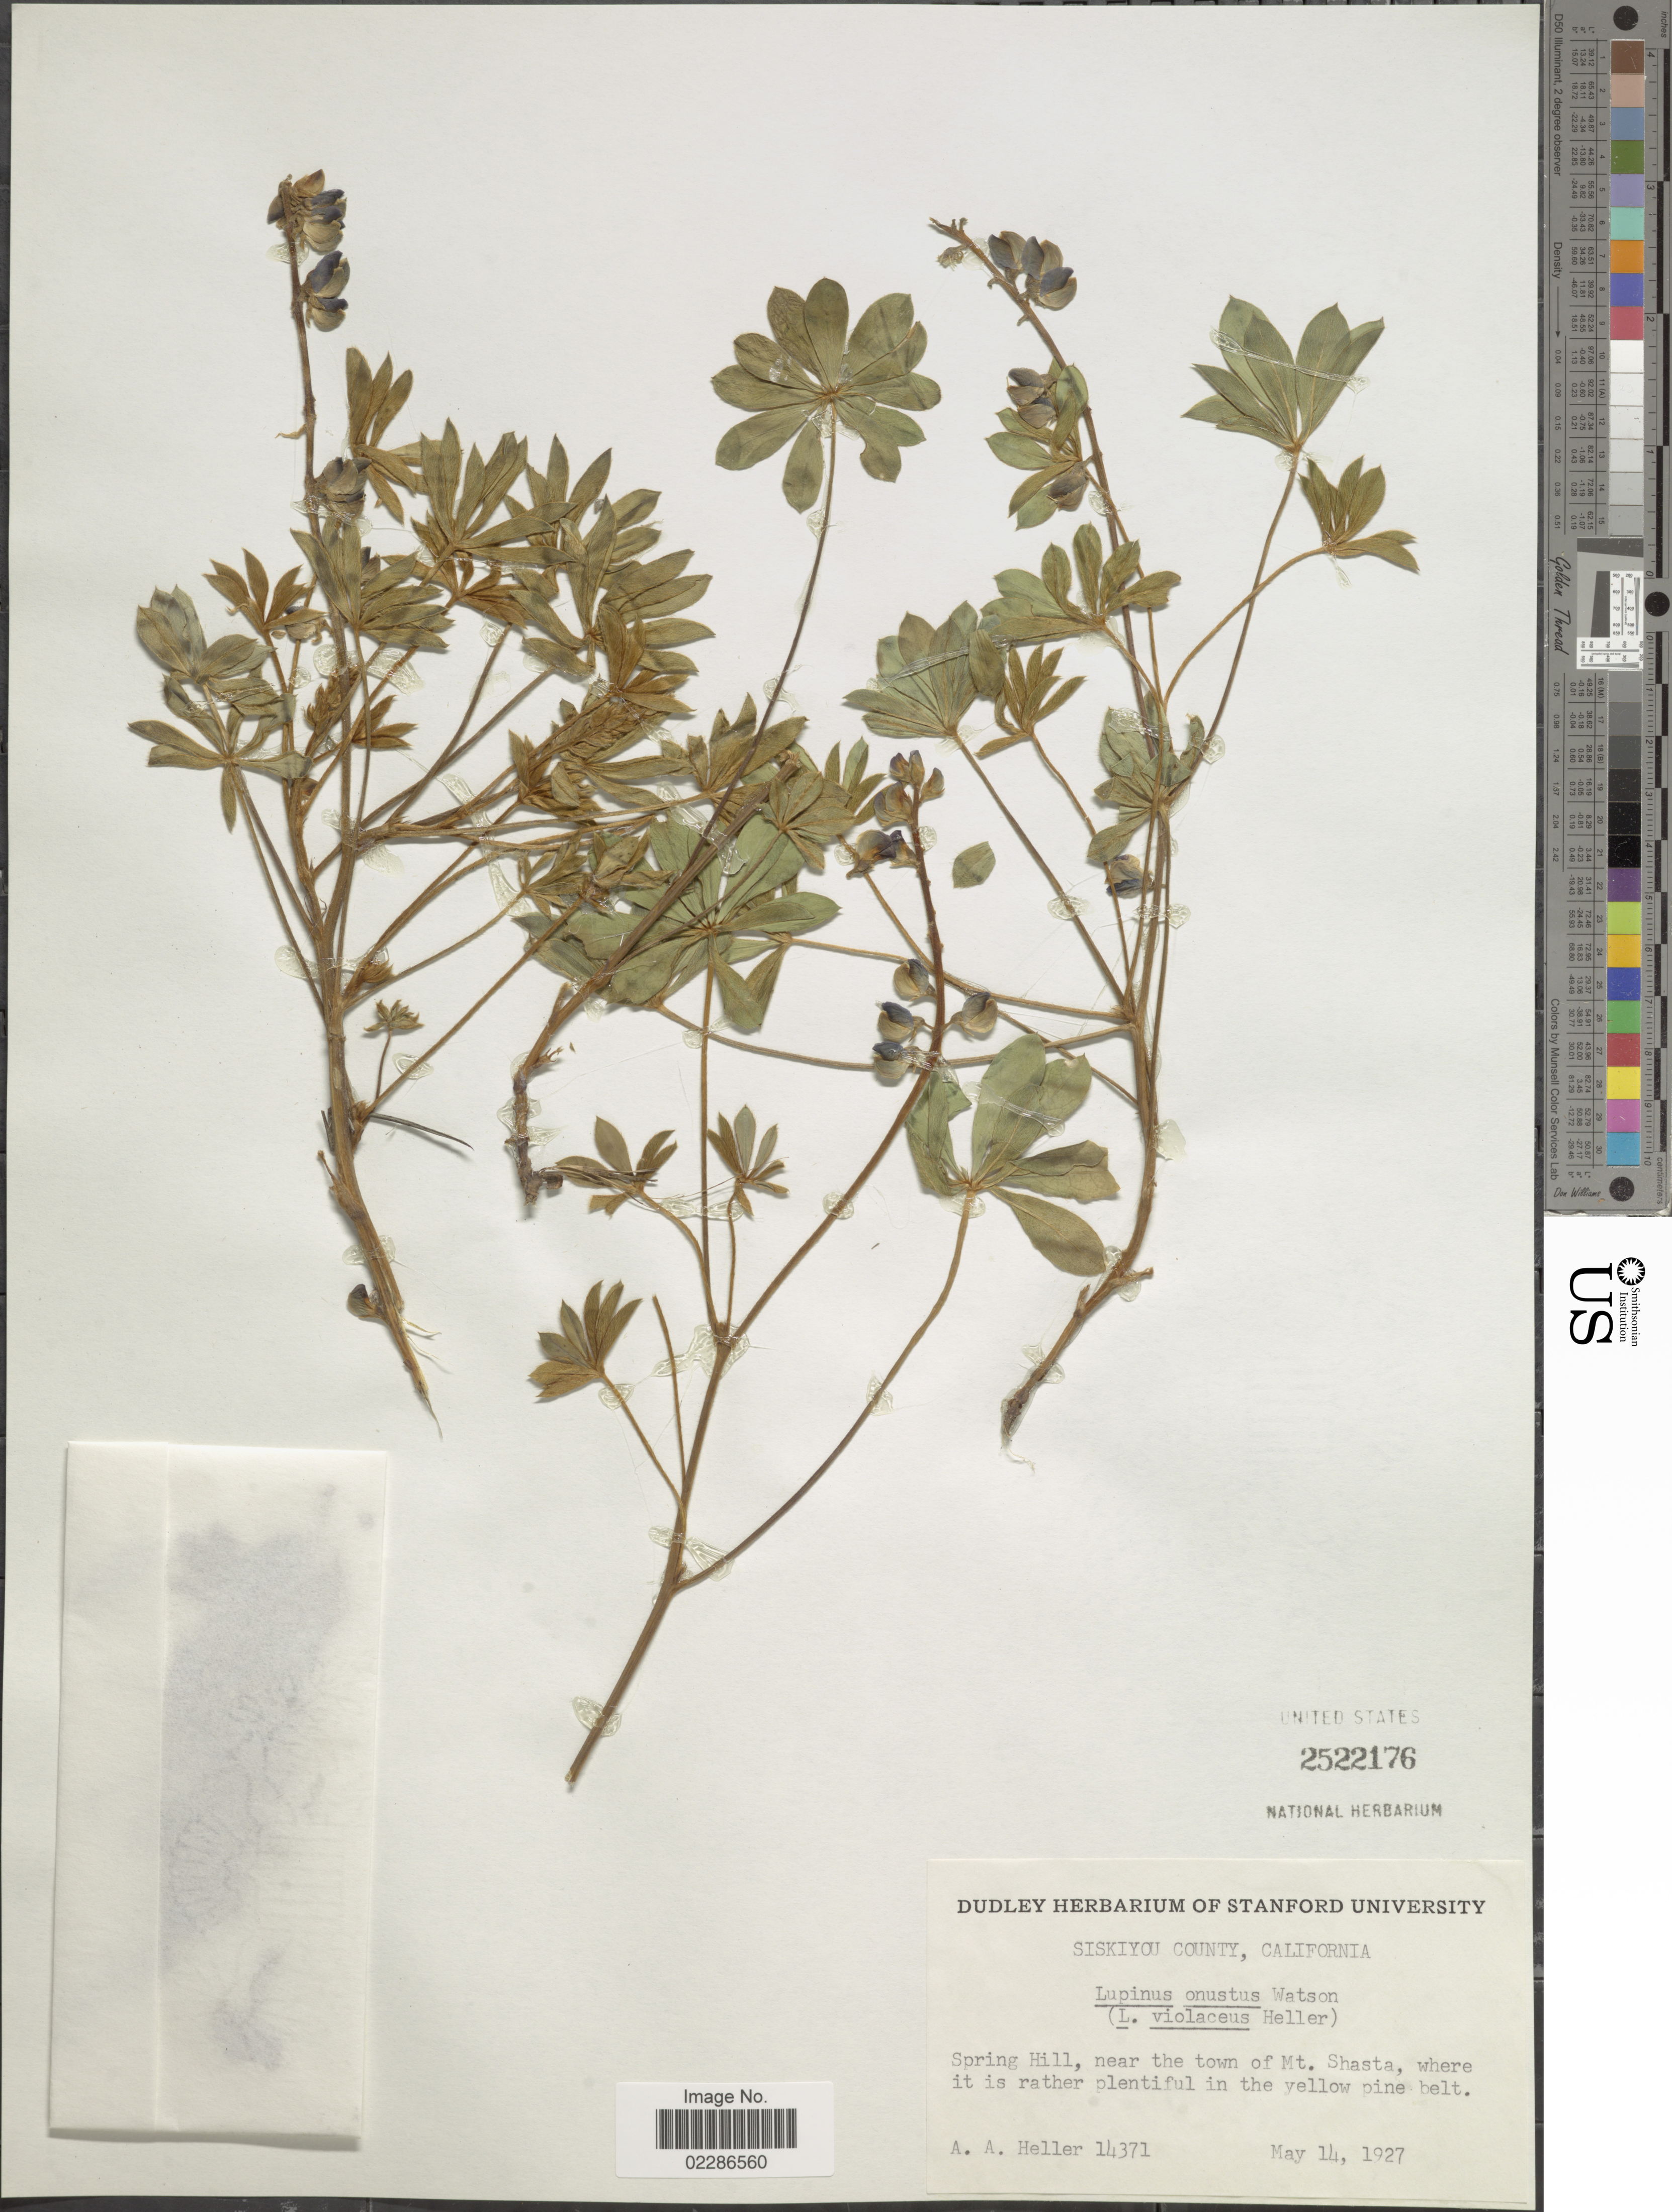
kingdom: Plantae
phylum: Tracheophyta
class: Magnoliopsida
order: Fabales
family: Fabaceae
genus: Lupinus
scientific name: Lupinus onustus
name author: S. Watson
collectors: A. A. Heller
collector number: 14371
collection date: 1927-05-14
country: United States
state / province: California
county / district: Siskiyou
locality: Siskiyou County, Spring Hill, near the town of Mt Shasta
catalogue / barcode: US 2522176